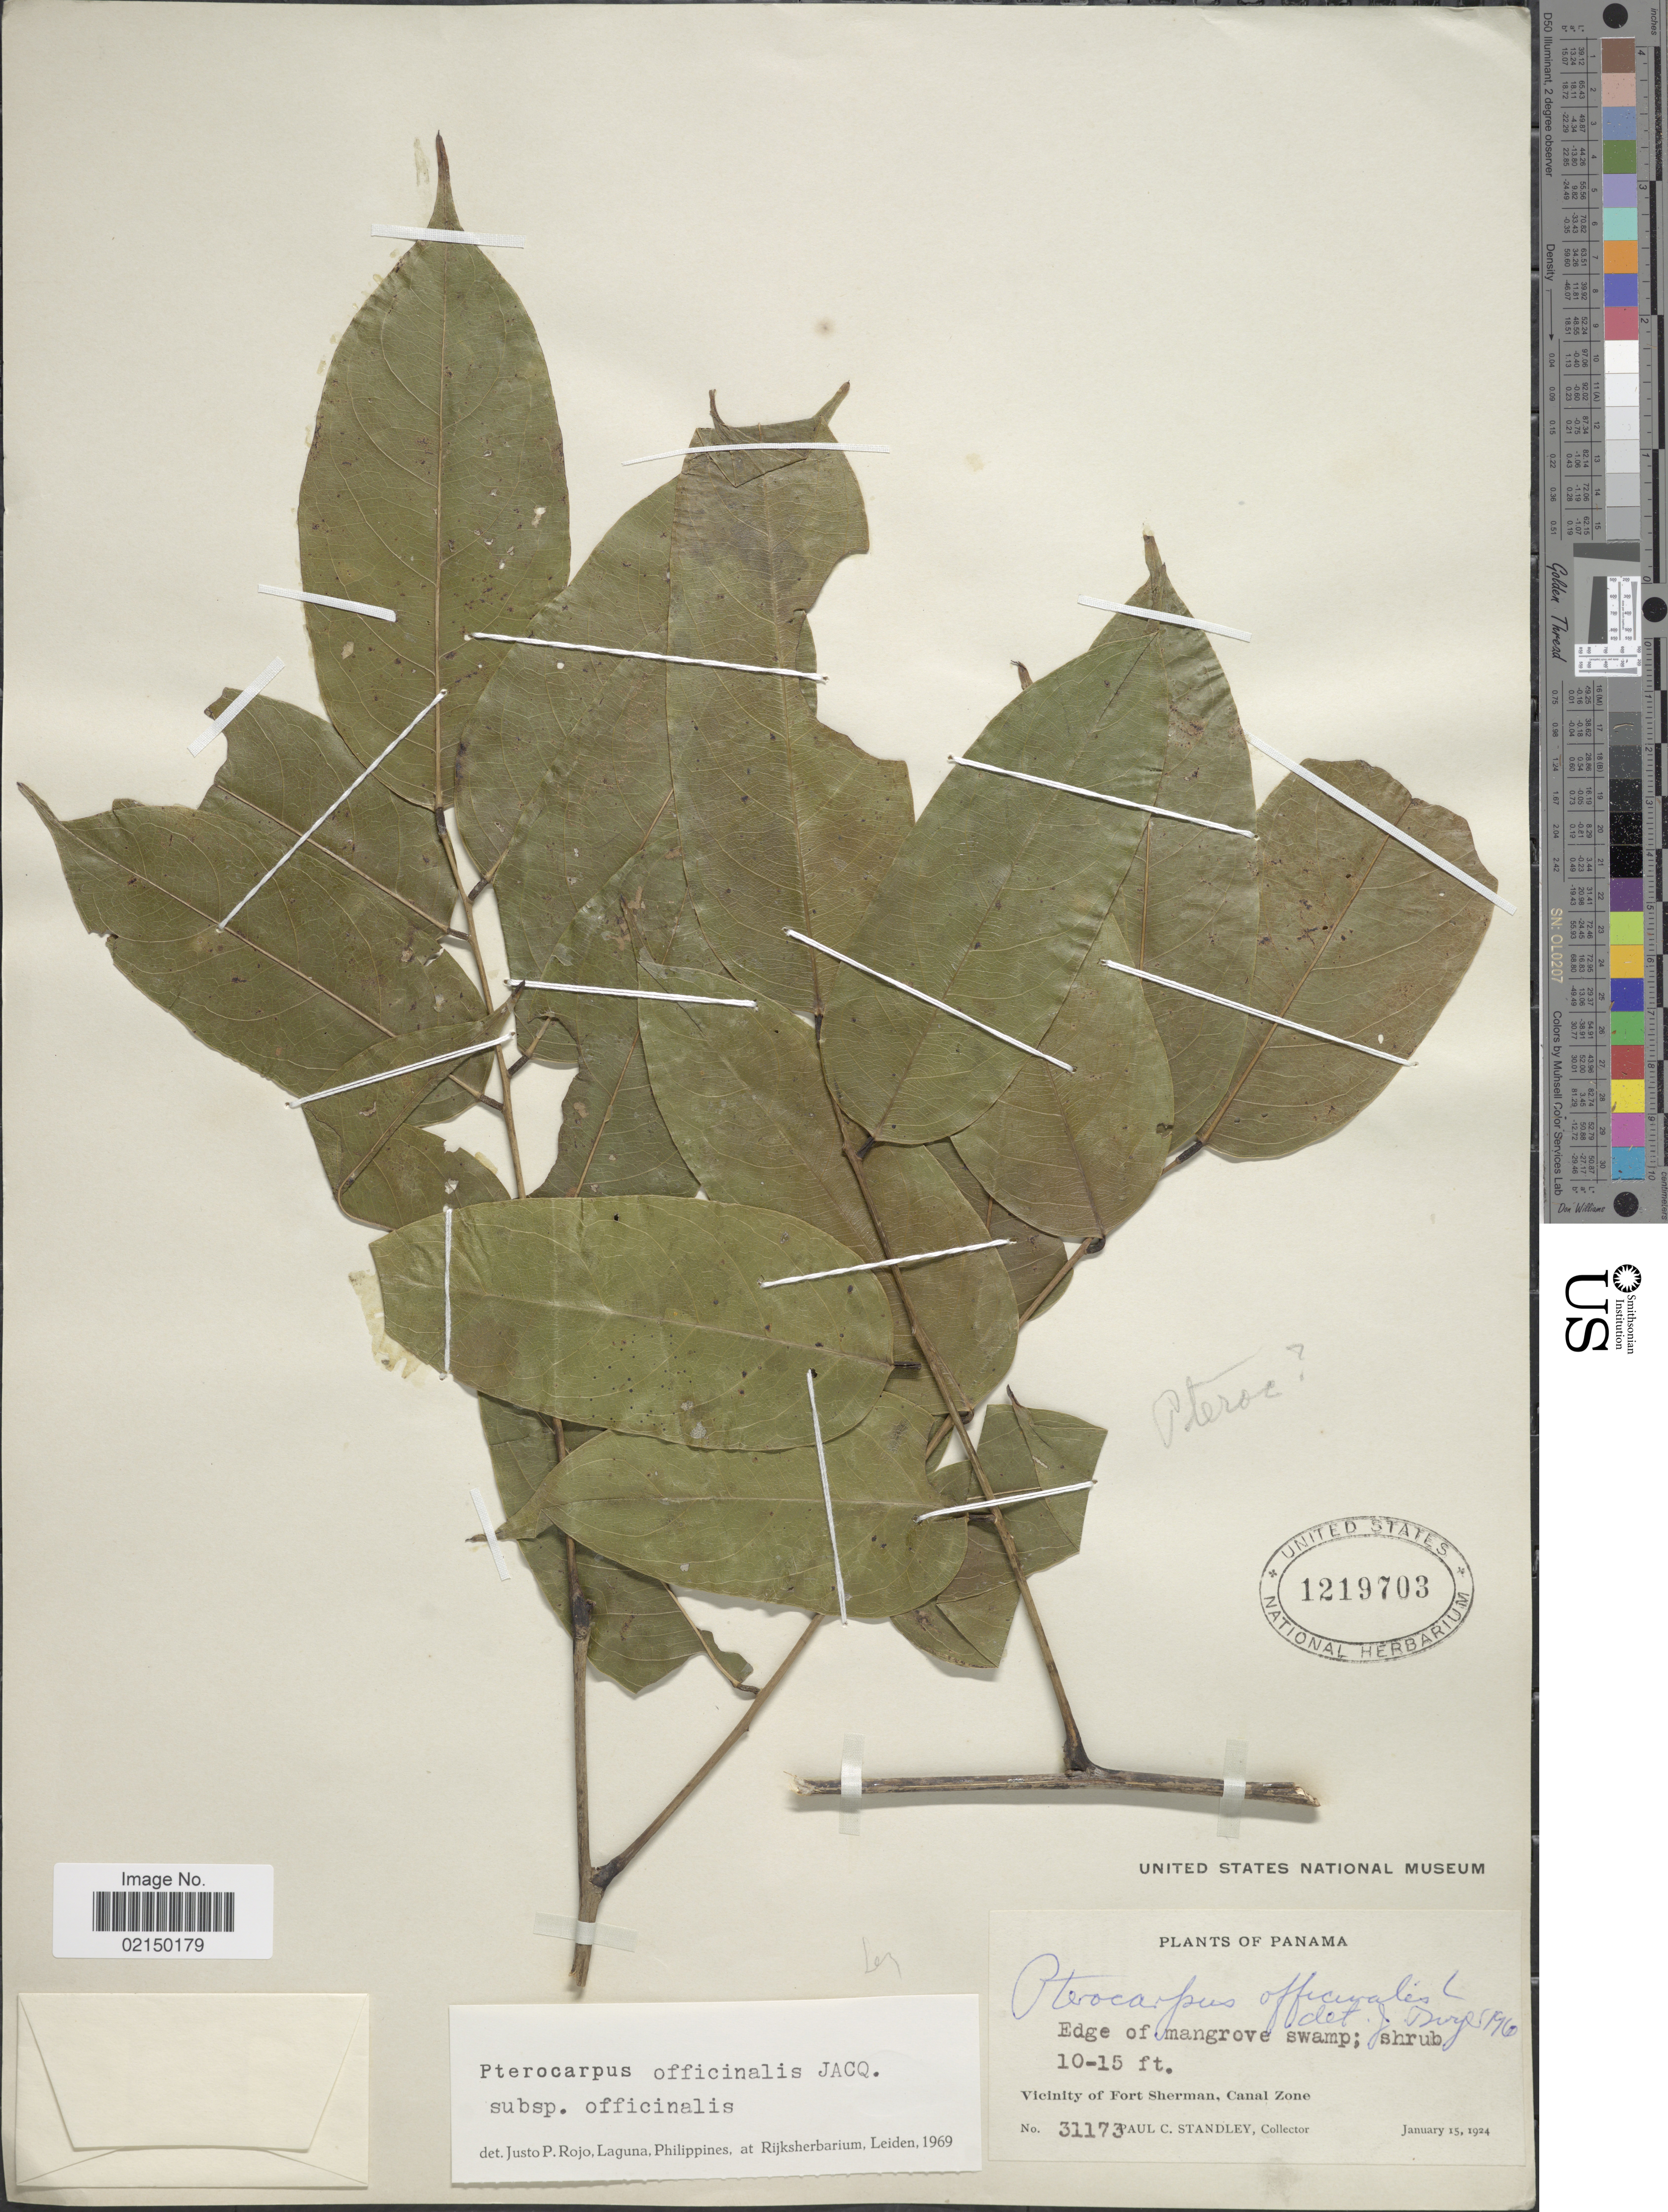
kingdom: Plantae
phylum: Tracheophyta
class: Magnoliopsida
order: Fabales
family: Fabaceae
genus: Pterocarpus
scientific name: Pterocarpus officinalis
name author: Jacq.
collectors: P. C. Standley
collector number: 31173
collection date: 1924-01-15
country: Panama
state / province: Colón / Panamá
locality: Edge of mangrove swamp, vicinity of Fort Sherman, Canal Zone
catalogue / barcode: US 1219703